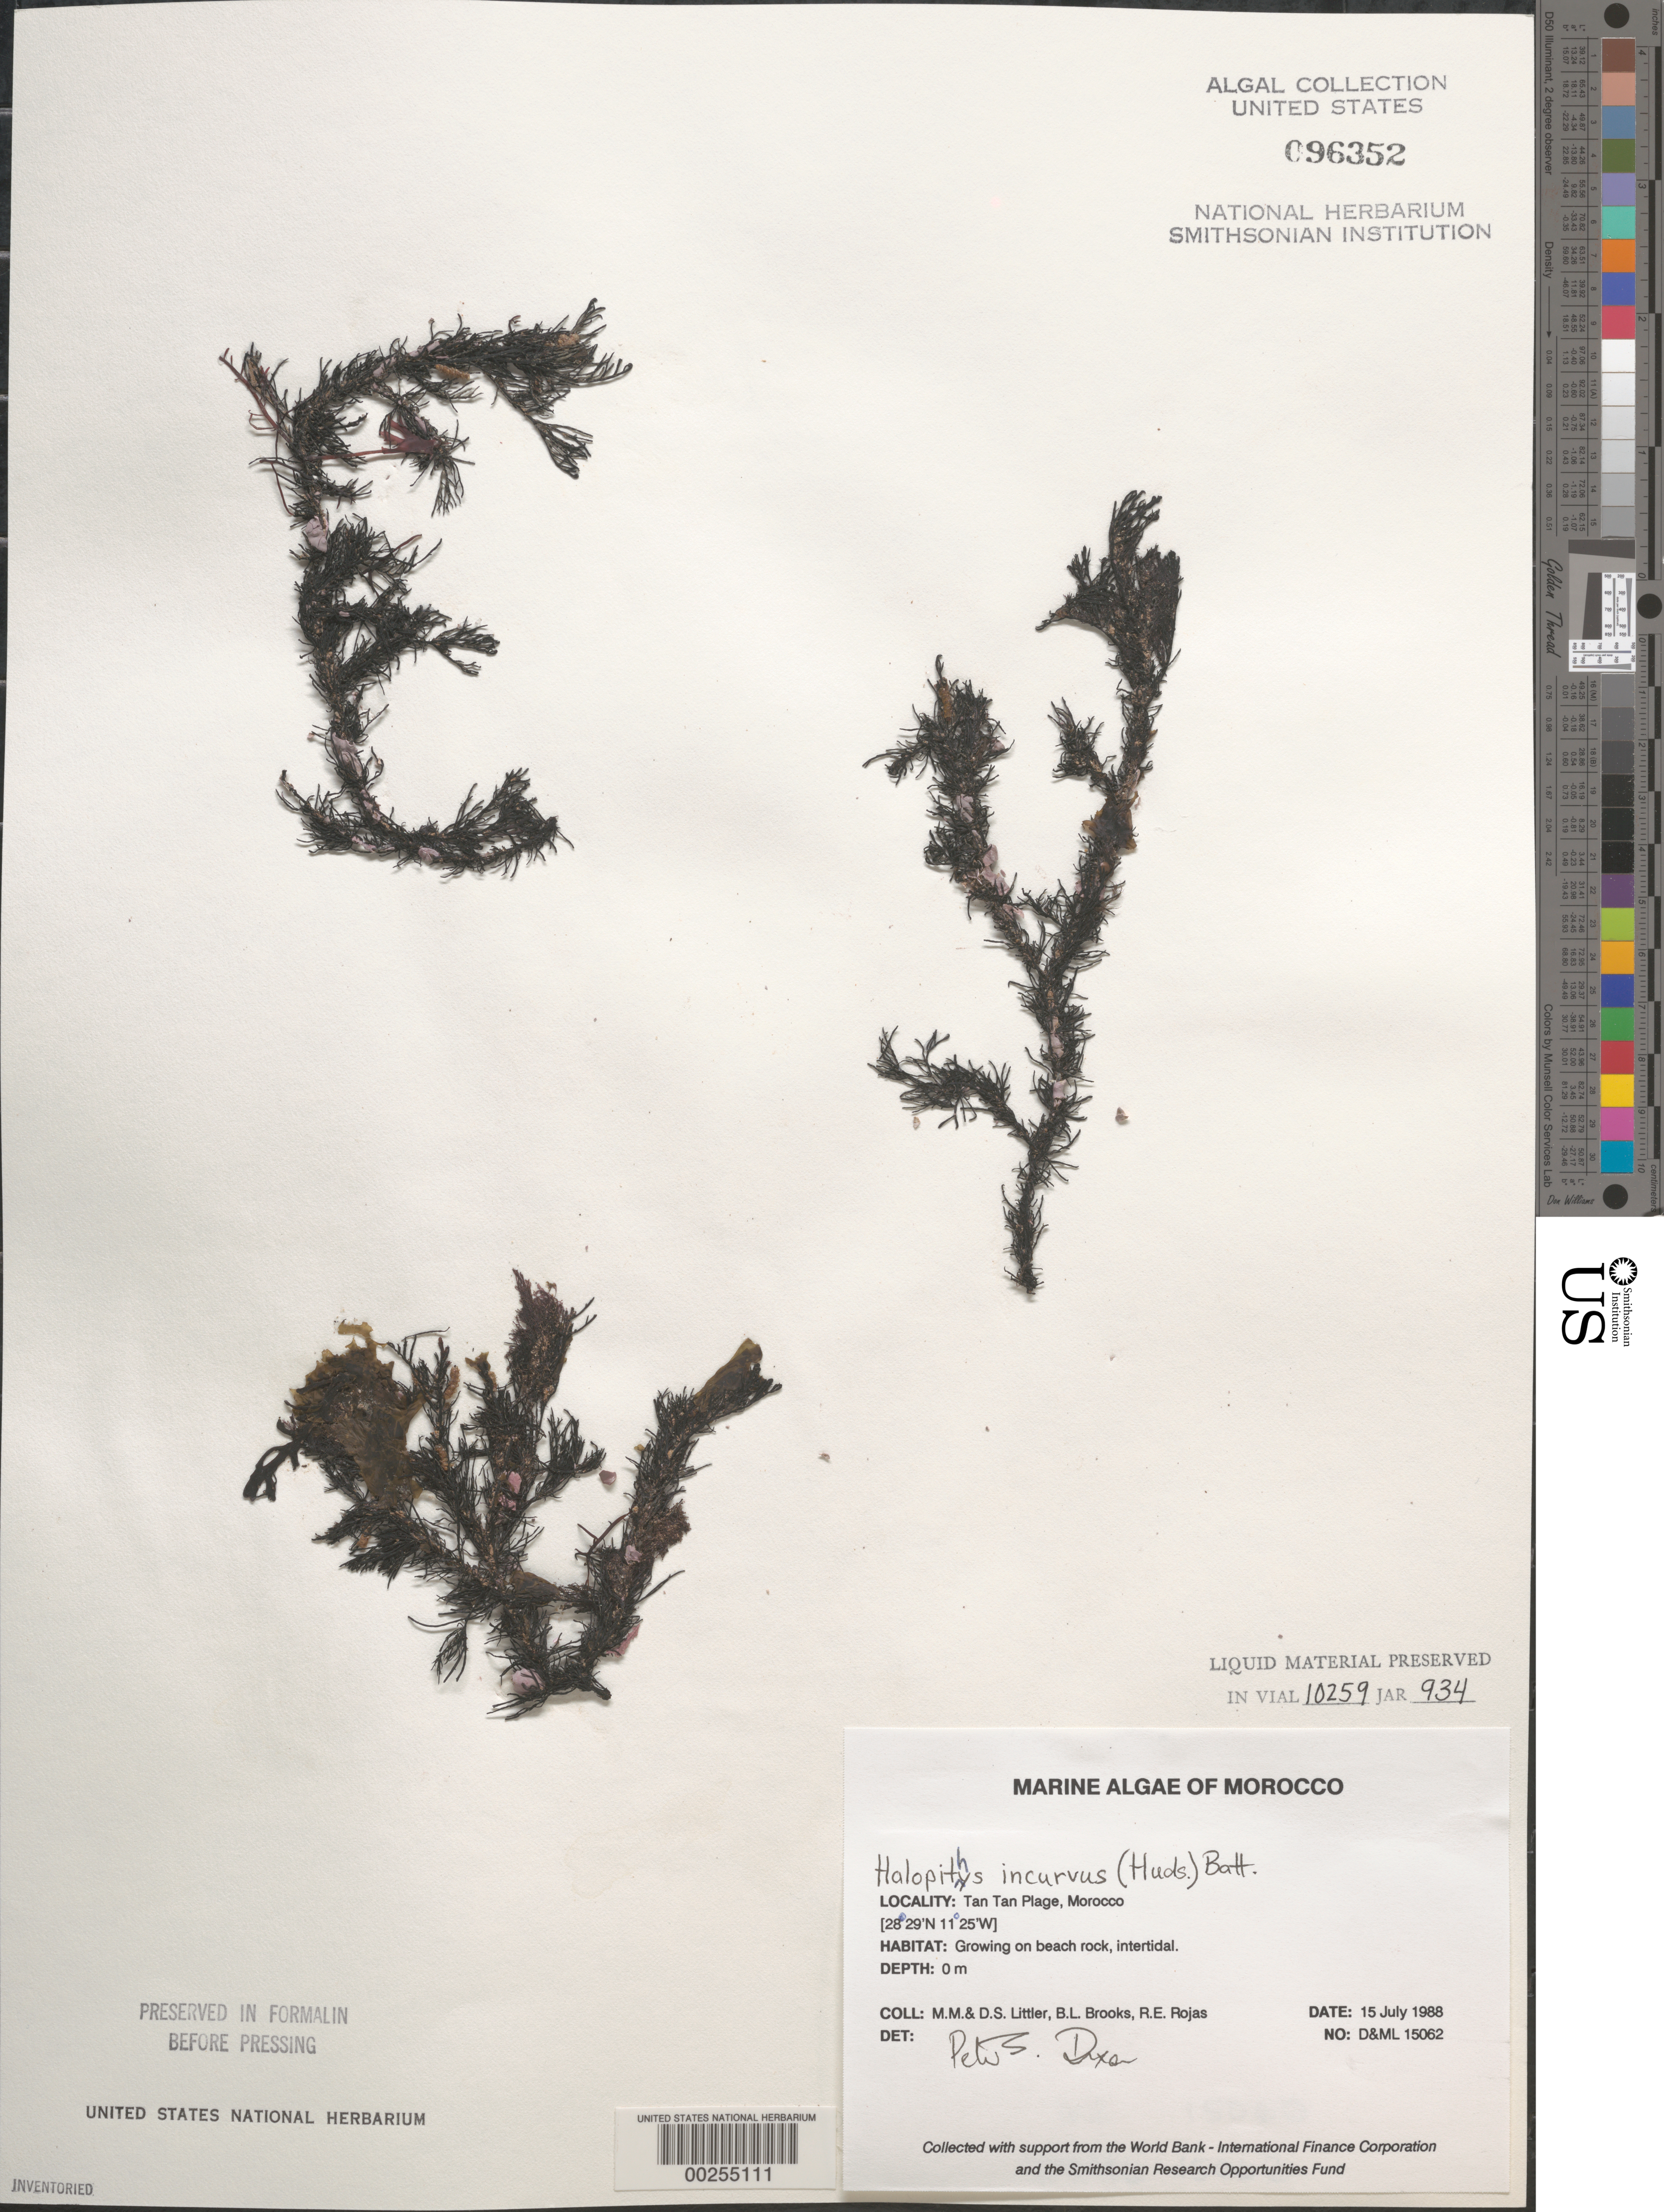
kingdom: Plantae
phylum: Rhodophyta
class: Florideophyceae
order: Ceramiales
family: Rhodomelaceae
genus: Halopithys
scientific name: Halopithys incurvus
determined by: Dixon, P. S.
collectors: M. M. Littler, D. S. Littler, B. Brooks & R. Rojas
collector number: D&ML 15062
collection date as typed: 15 Jul 1988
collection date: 1988-07-15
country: Morocco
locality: Tan Tan Plage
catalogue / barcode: US 96352